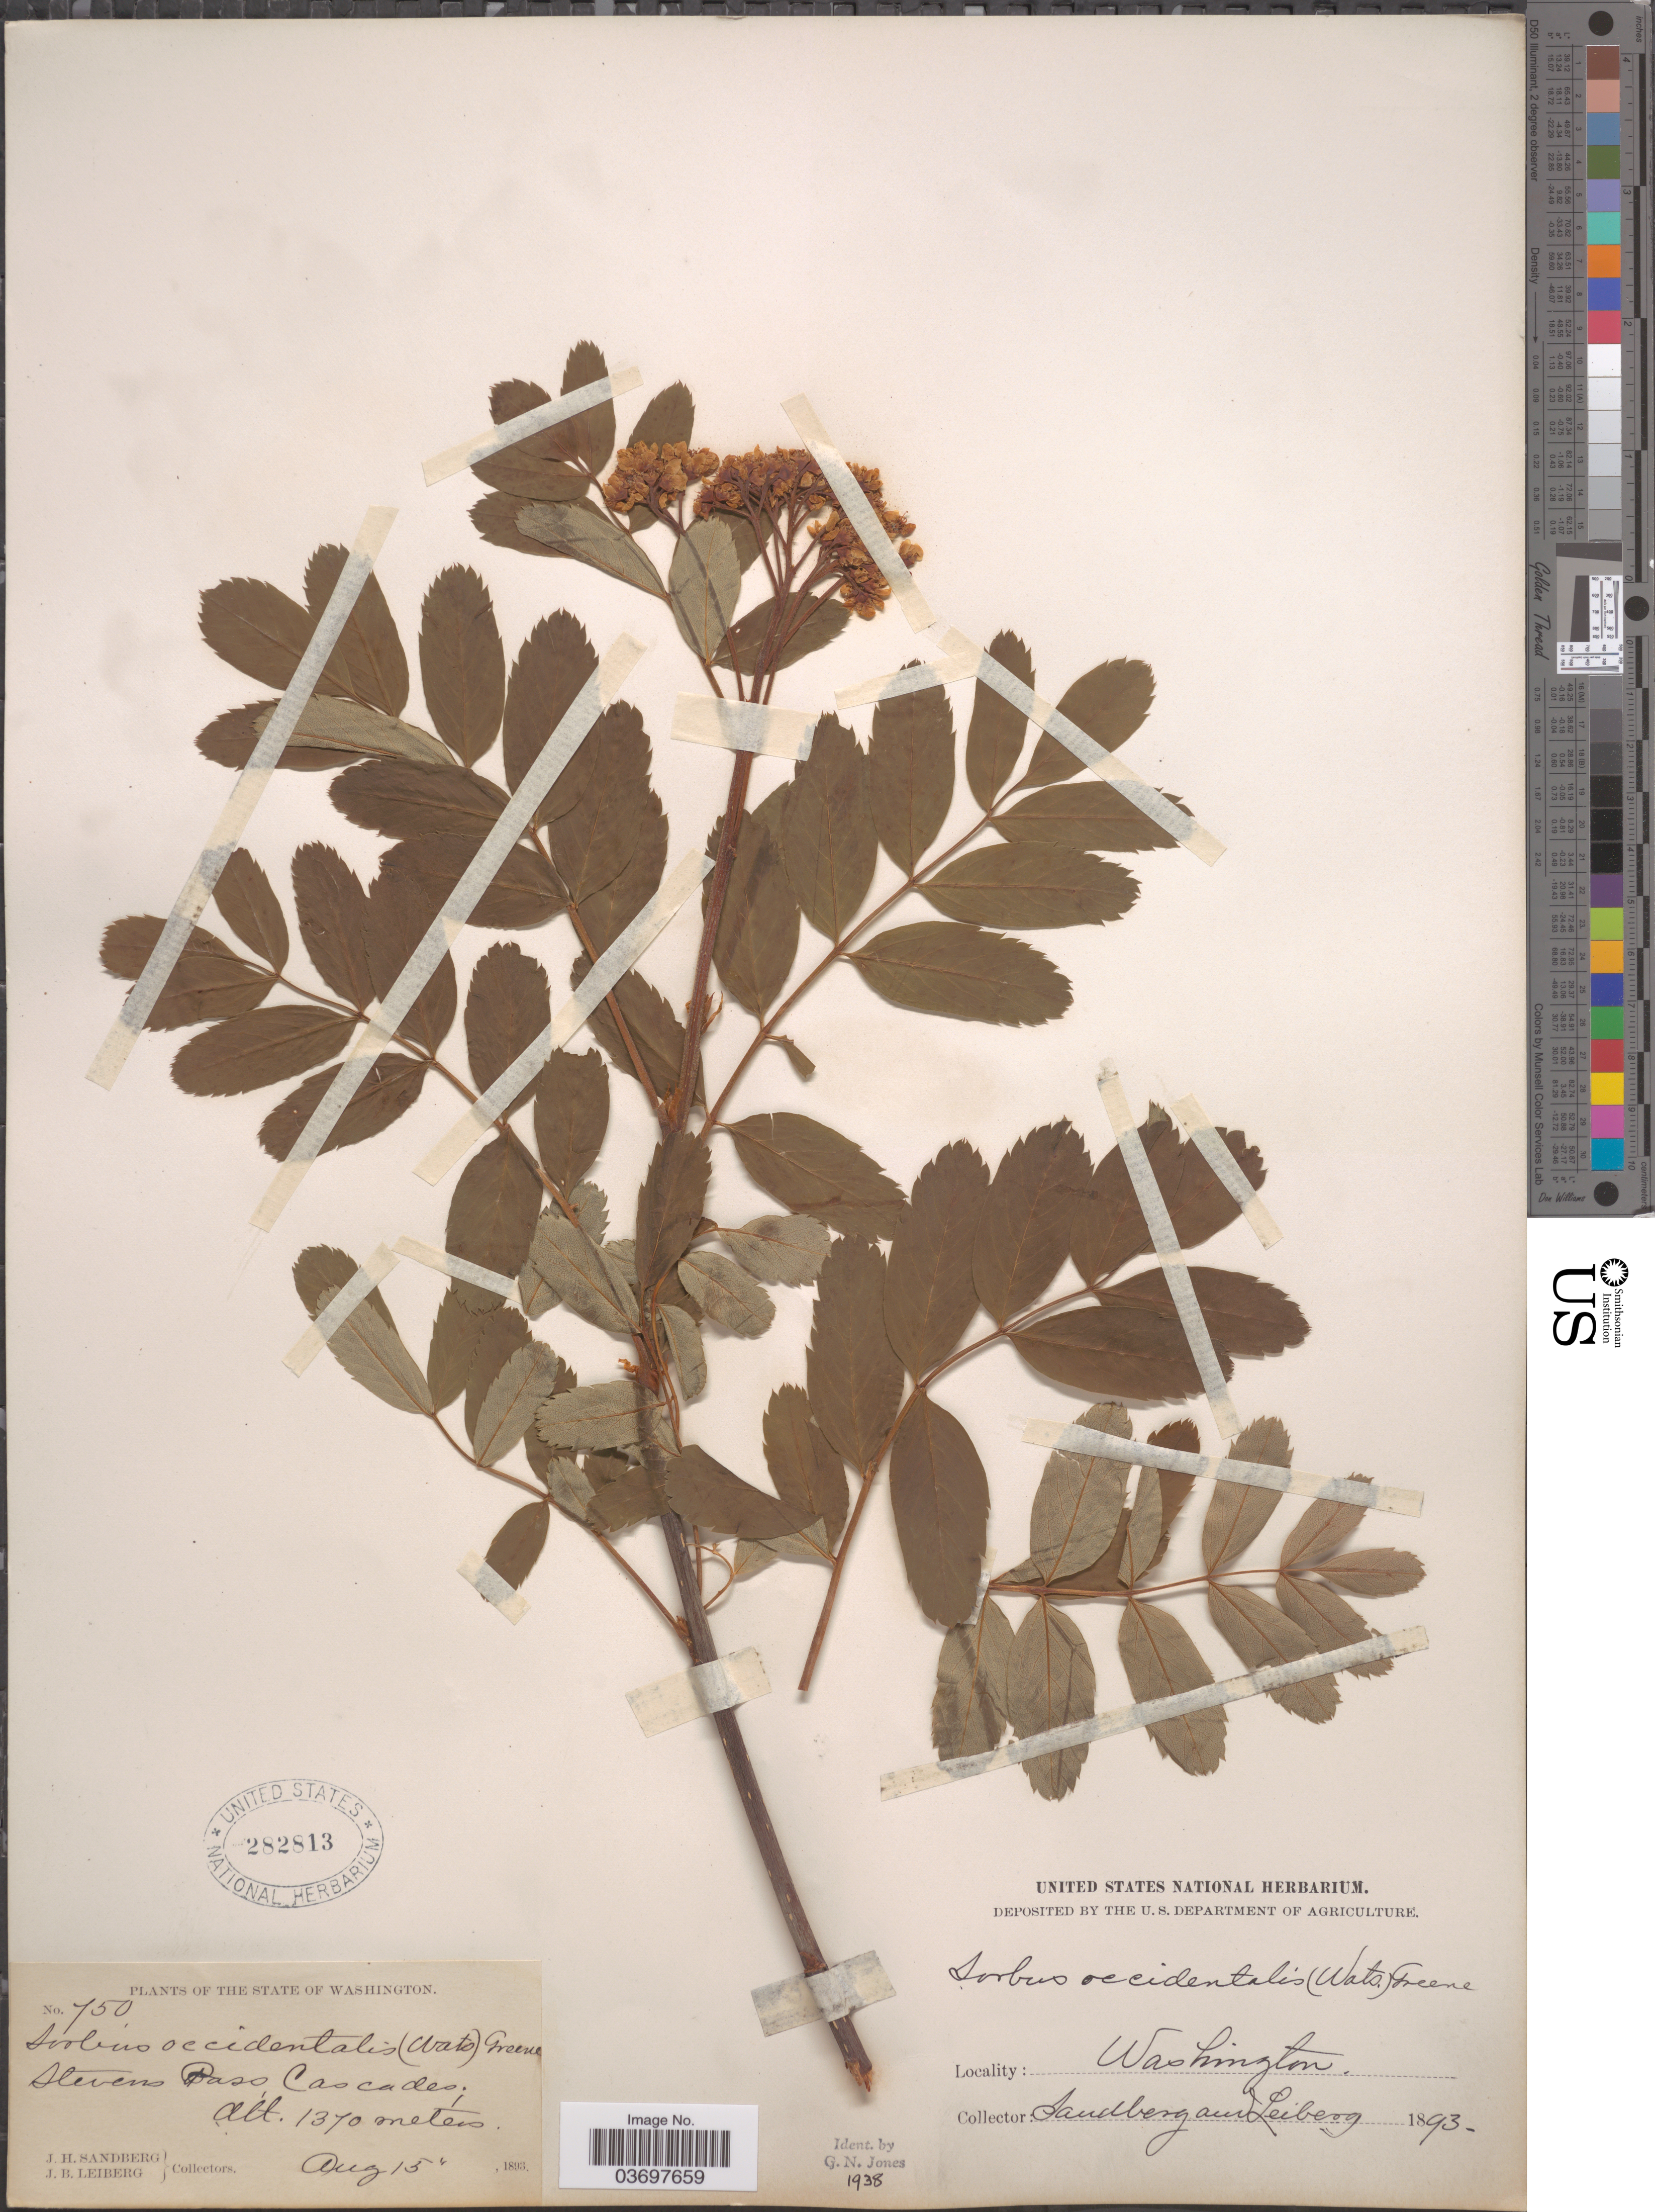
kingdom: Plantae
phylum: Tracheophyta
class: Magnoliopsida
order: Rosales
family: Rosaceae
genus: Sorbus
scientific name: Sorbus pumila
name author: Raf.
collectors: J. H. Sandberg & J. B. Leiberg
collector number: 750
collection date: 1893-08-15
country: United States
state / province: Washington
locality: Stevens Pass, Cascades.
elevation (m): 1370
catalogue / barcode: US 282813